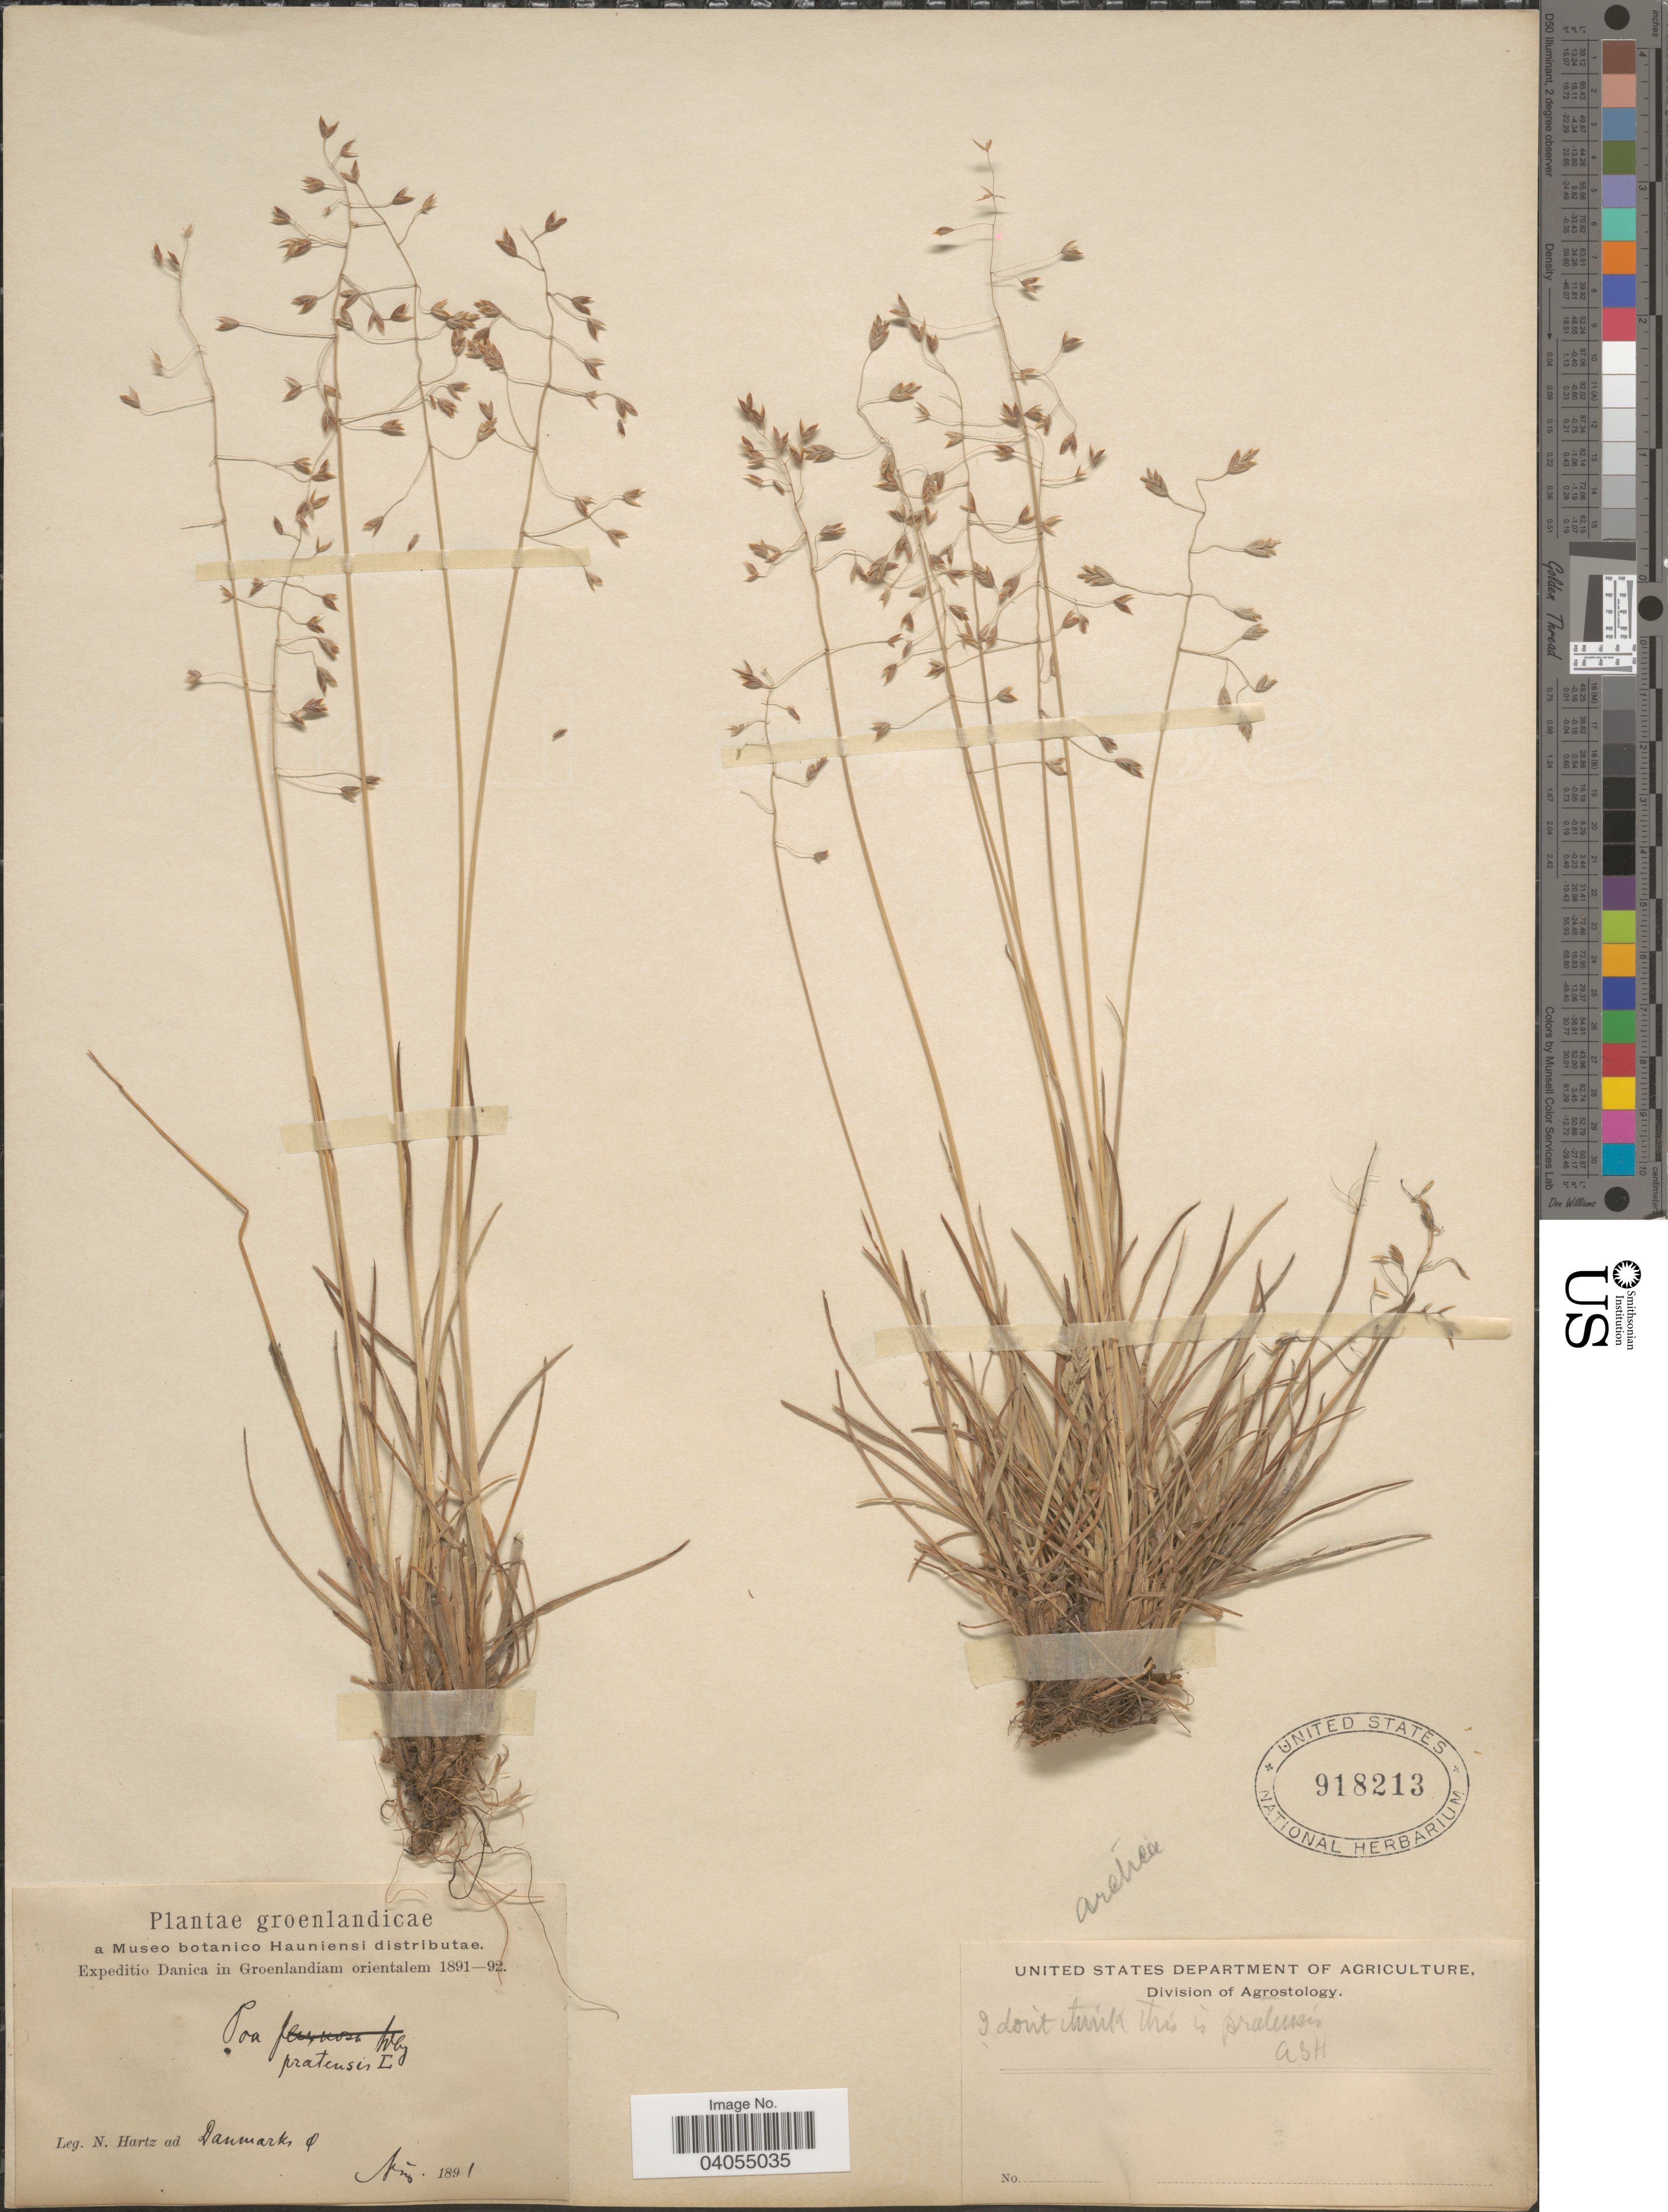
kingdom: Plantae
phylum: Tracheophyta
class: Liliopsida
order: Poales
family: Poaceae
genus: Poa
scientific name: Poa arctica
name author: R. Br.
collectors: N. Hartz & O. Danmarks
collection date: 1891-08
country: Greenland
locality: Groenlandicae. In Groenlandiam orientalem. Danmarks Q.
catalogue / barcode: US 918213